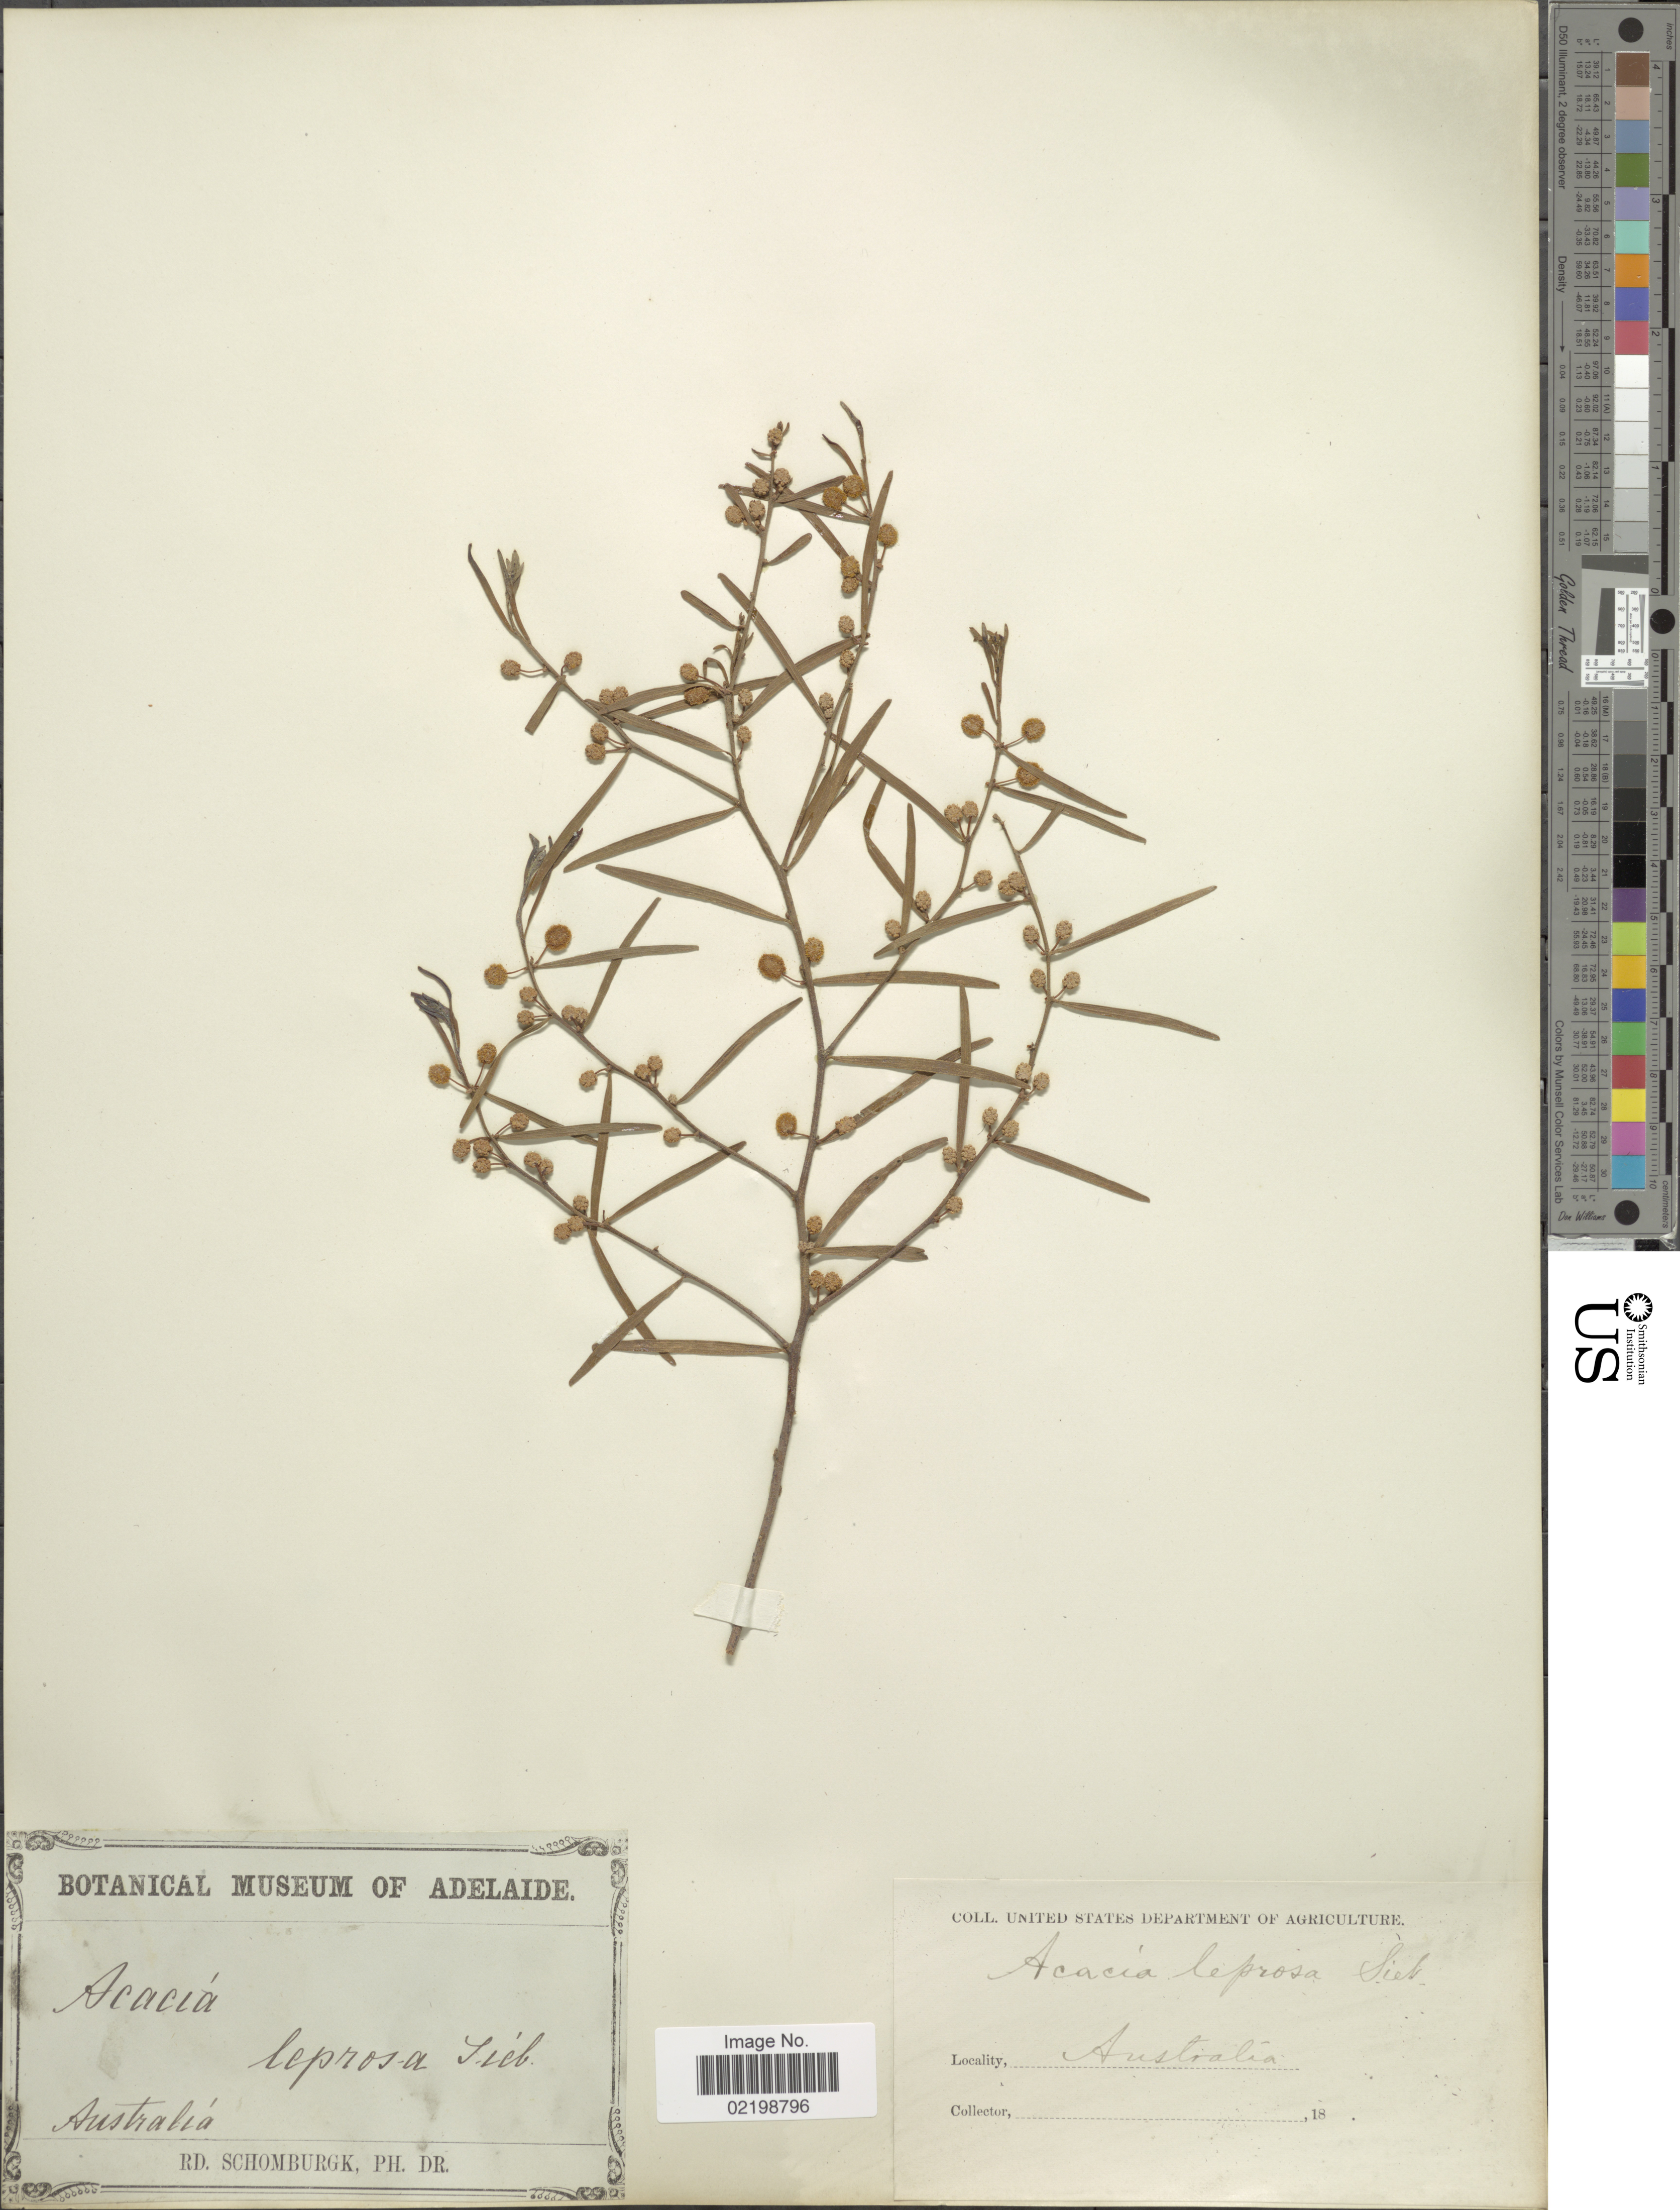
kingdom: Plantae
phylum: Tracheophyta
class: Magnoliopsida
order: Fabales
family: Fabaceae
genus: Acacia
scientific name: Acacia leprosa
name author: DC.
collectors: M. R. Schomburgk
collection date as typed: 18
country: Australia